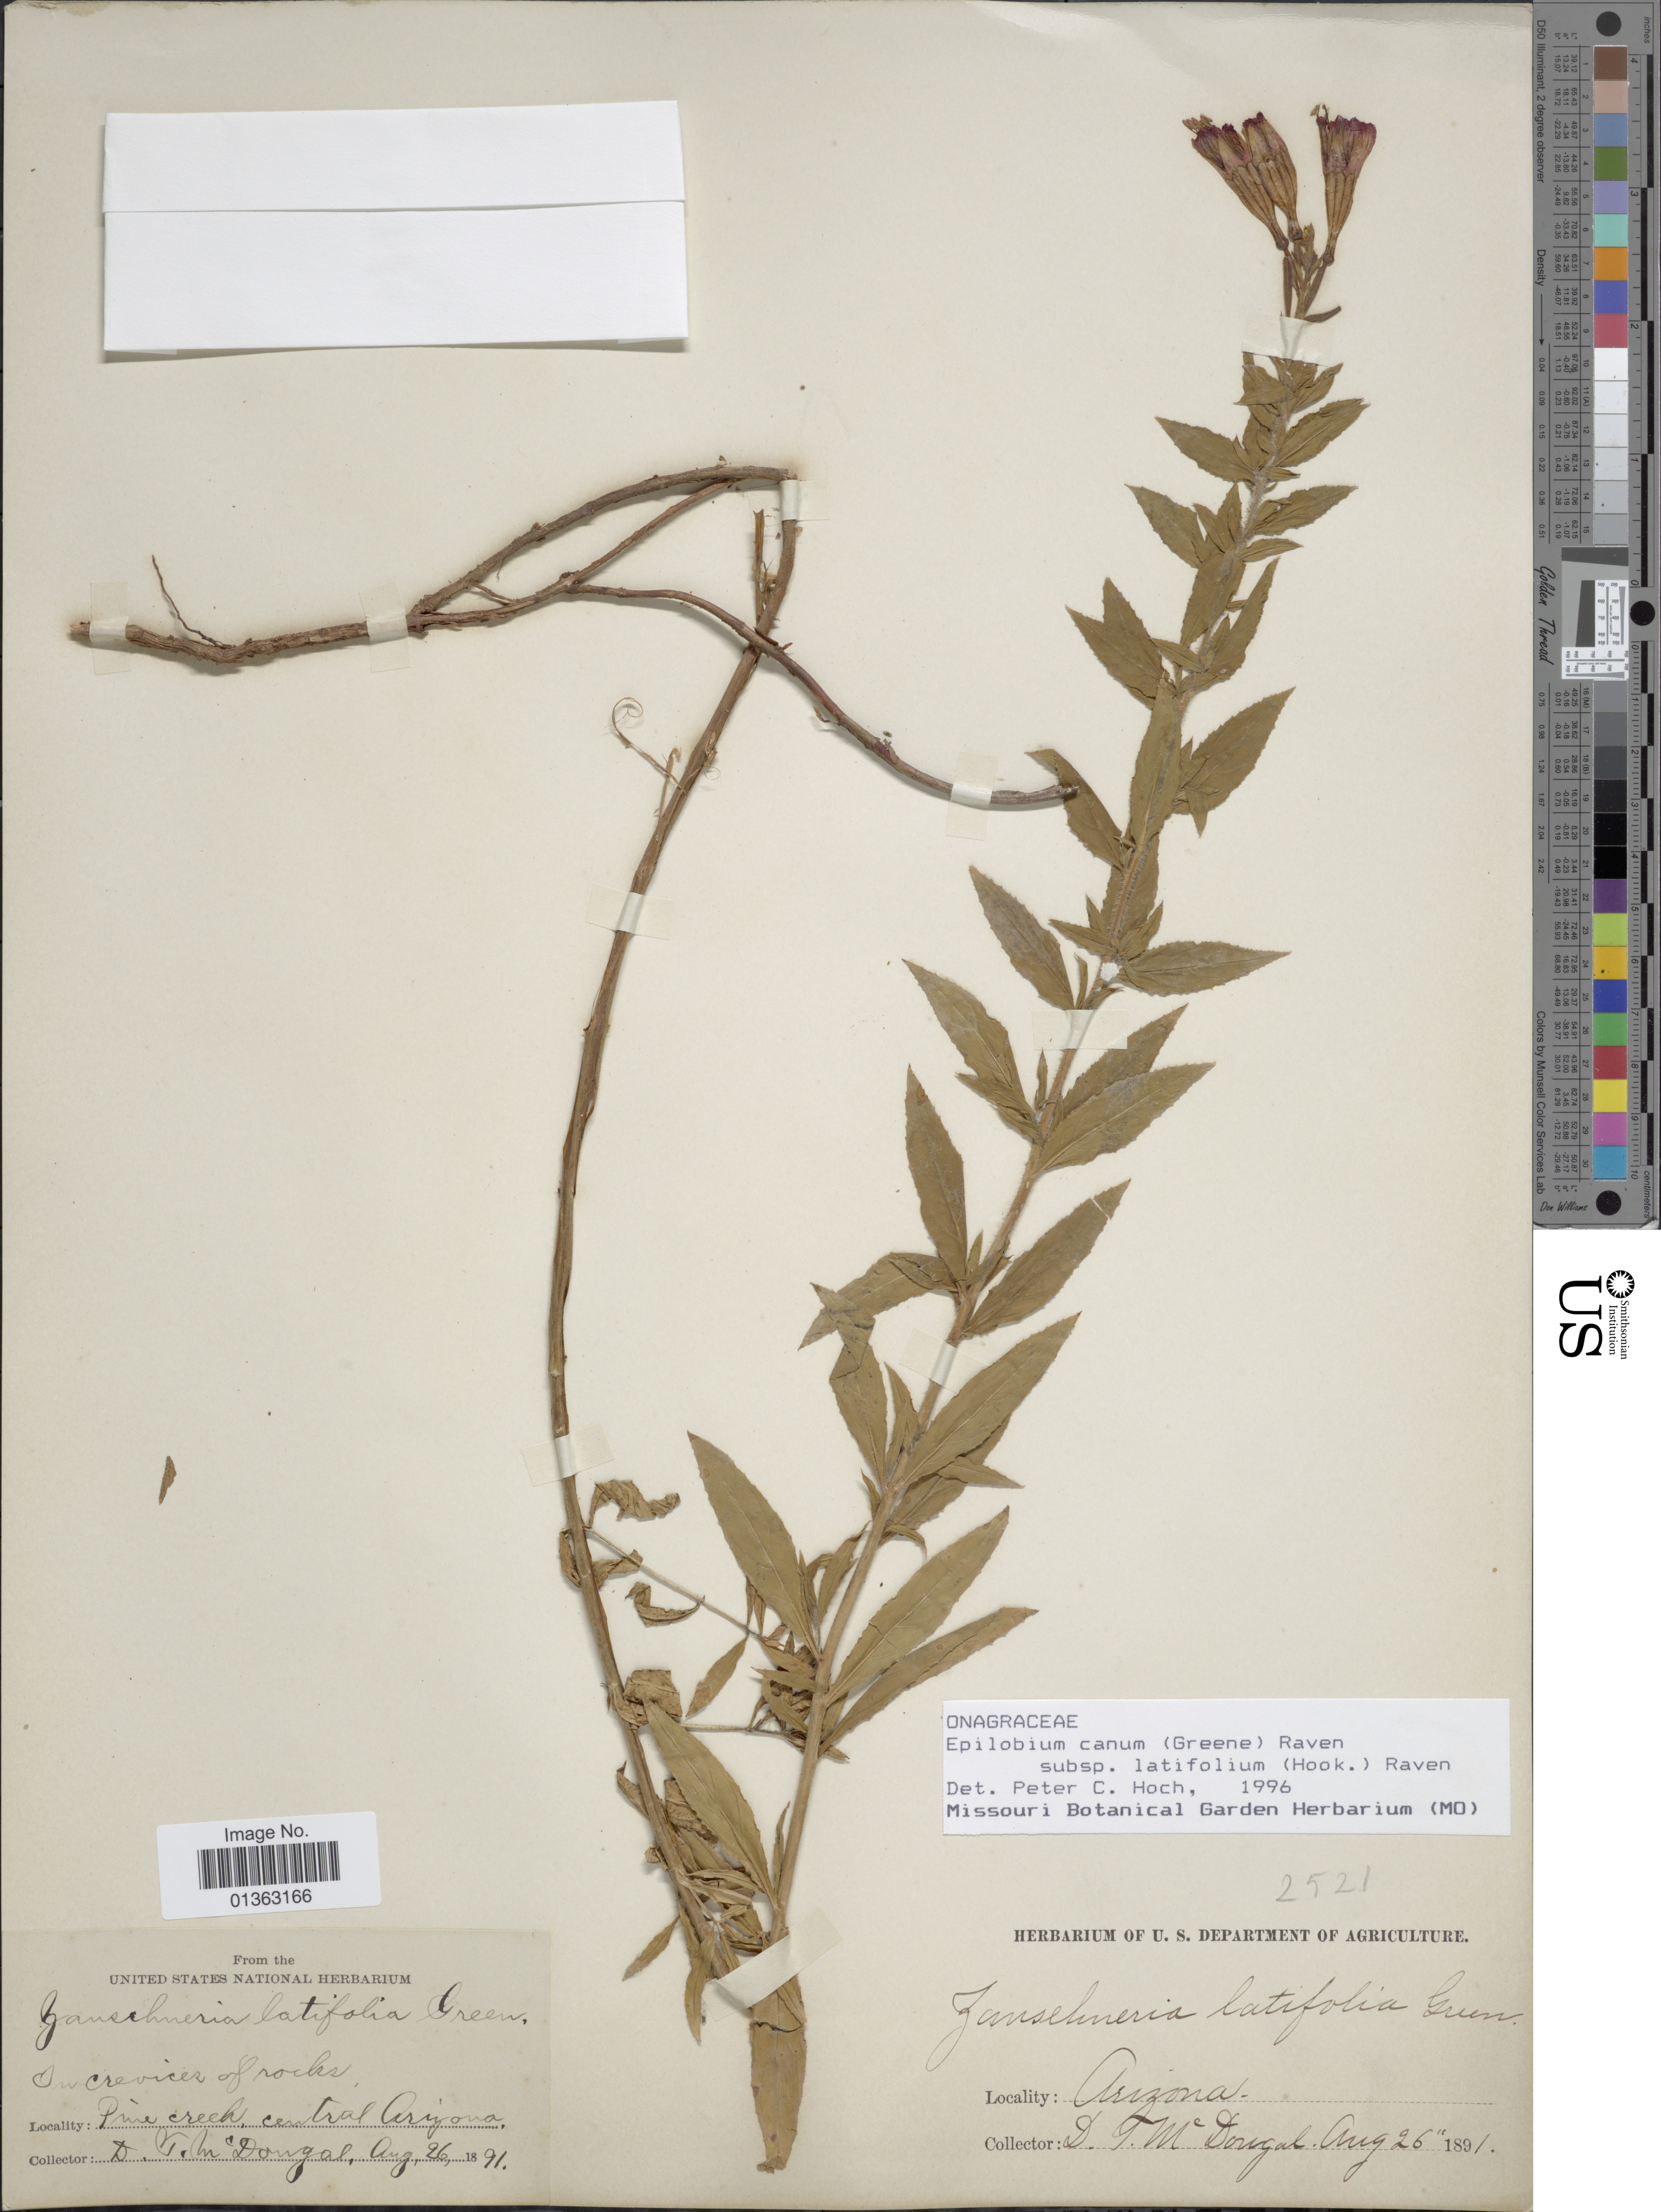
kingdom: Plantae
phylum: Tracheophyta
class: Magnoliopsida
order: Myrtales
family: Onagraceae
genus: Epilobium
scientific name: Epilobium canum subsp. latifolium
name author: (Hook.) P.H. Raven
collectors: D. McDougal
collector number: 2521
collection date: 1891-08-26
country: United States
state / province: Arizona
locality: Pine creek central.